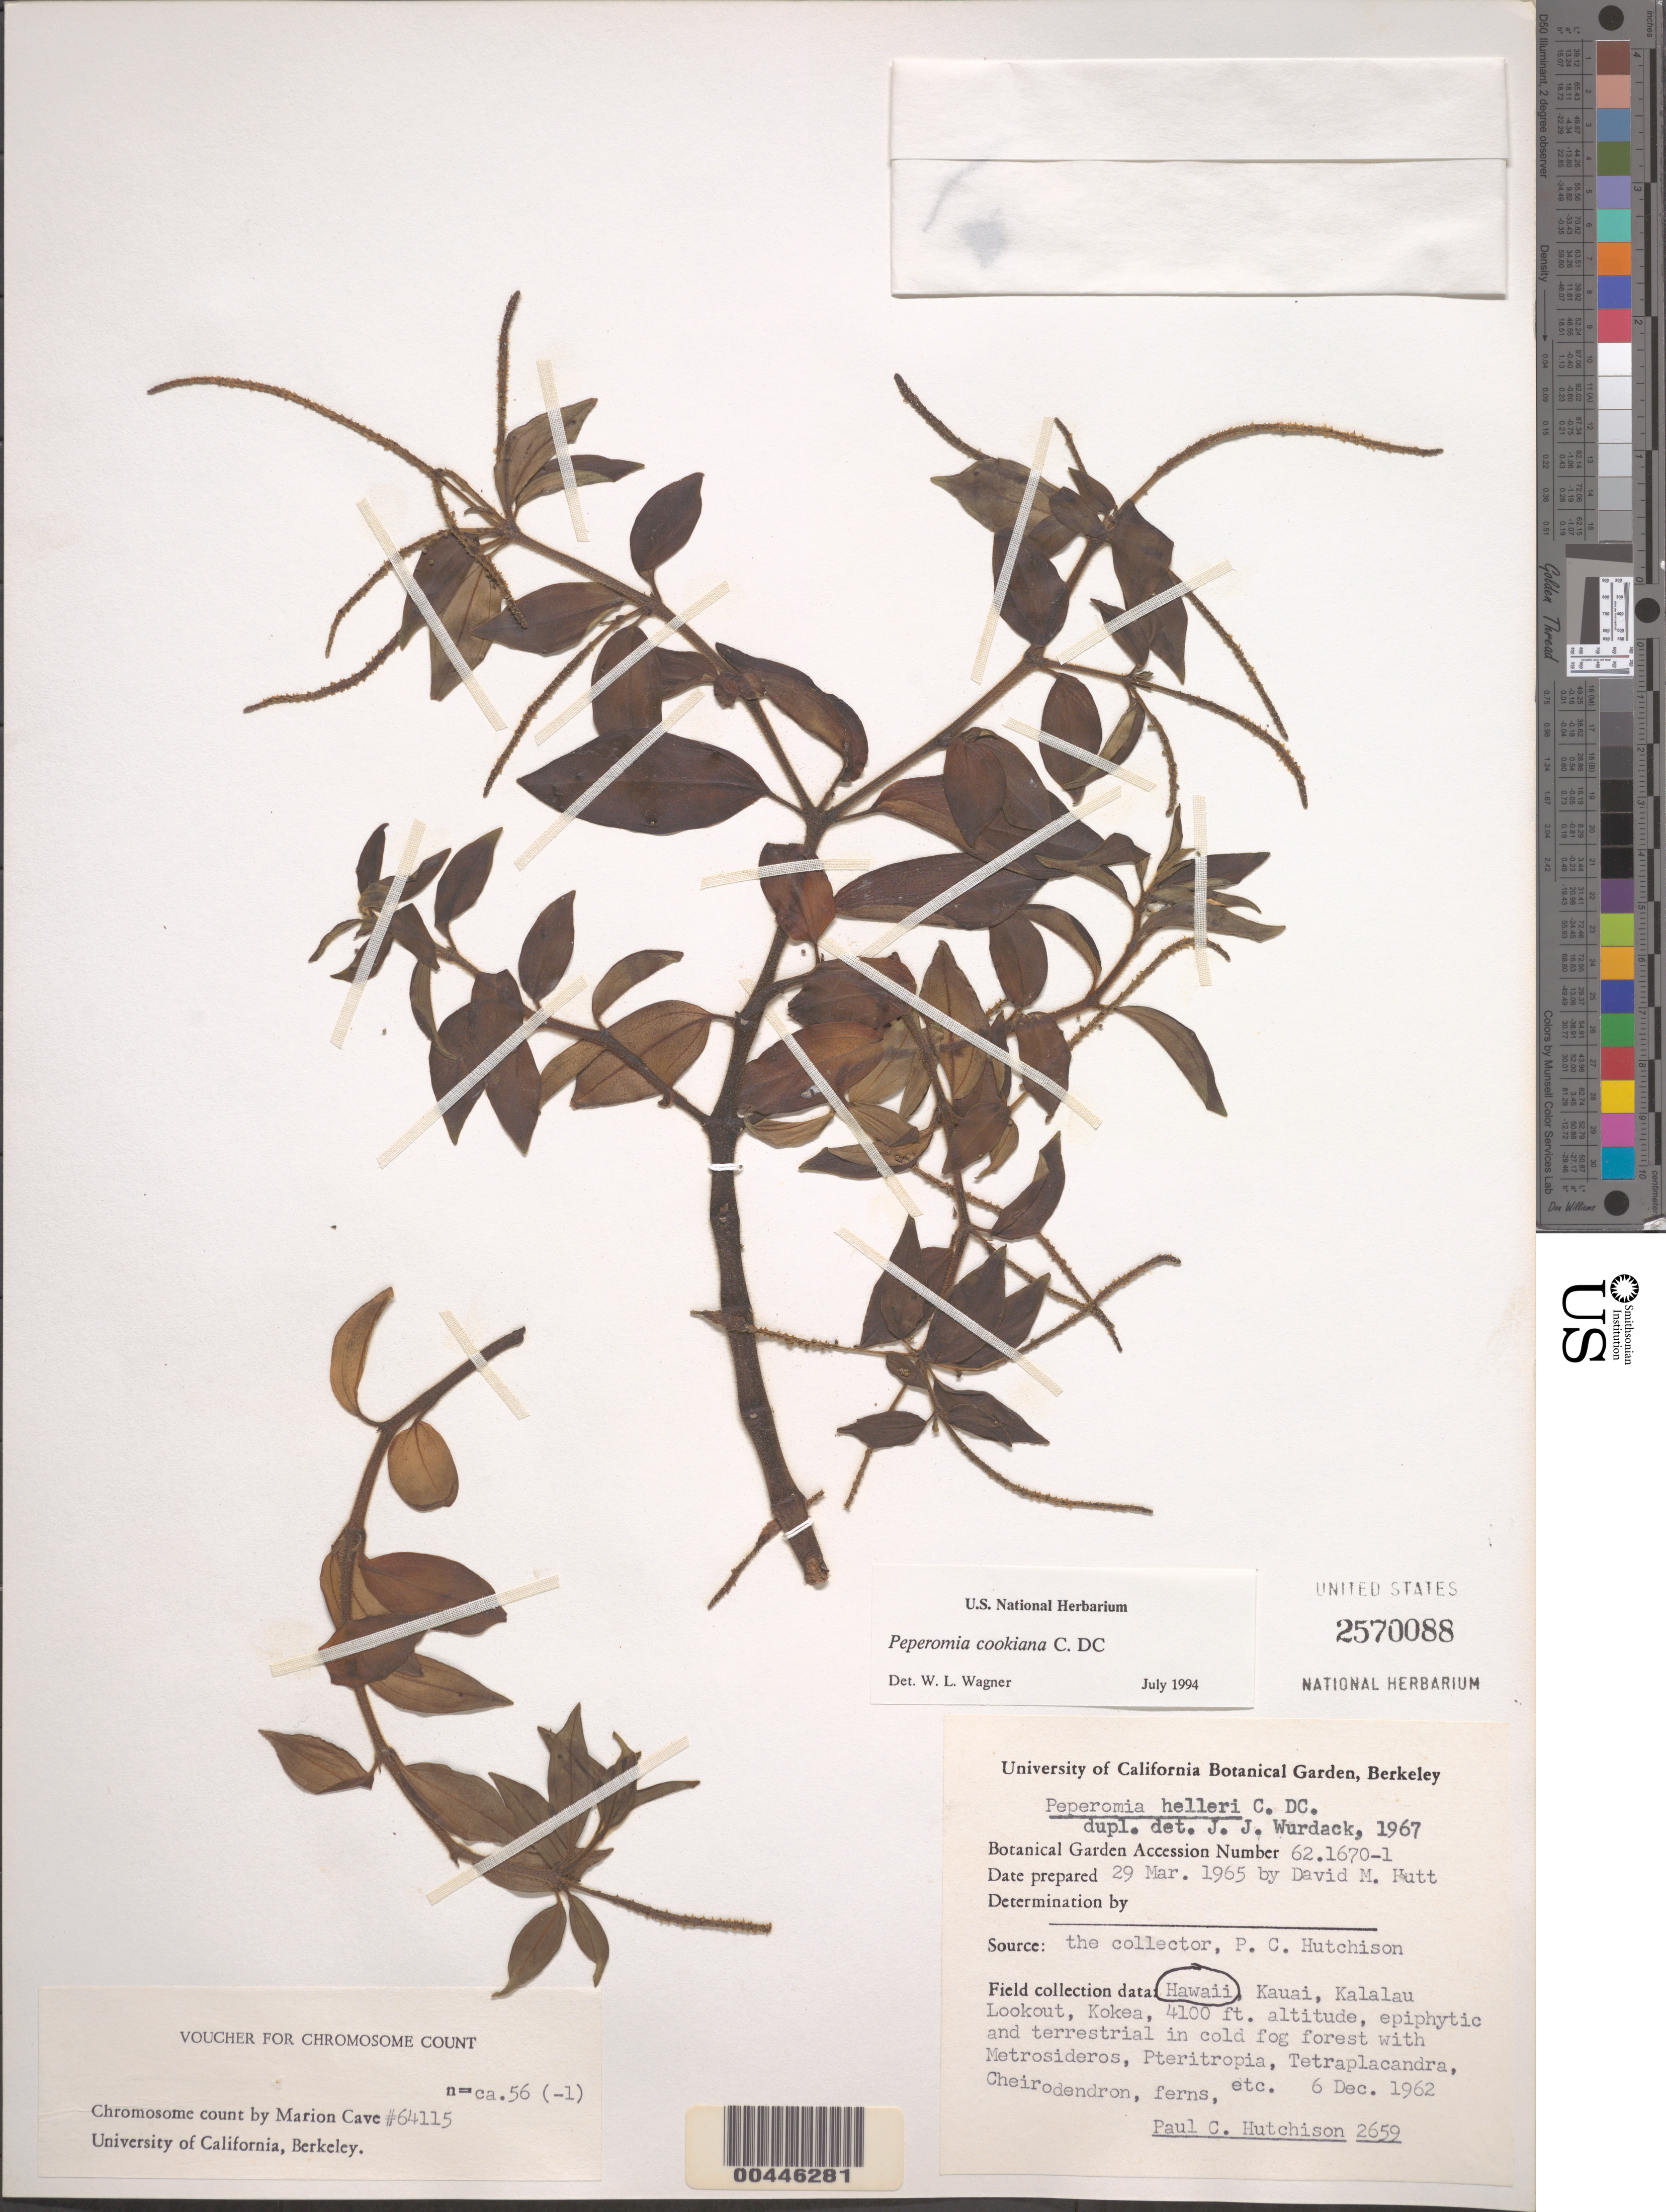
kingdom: Plantae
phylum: Tracheophyta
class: Magnoliopsida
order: Piperales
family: Piperaceae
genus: Peperomia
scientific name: Peperomia cookiana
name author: C. DC.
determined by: Wagner, W. L., (BOT), Smithsonian Institution - National Museum of Natural History (UNITED STATES)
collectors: P. C. Hutchison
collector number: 2659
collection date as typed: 6 Dec 1962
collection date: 1962-12-06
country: United States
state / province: Hawaii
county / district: Kauai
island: Kaua'i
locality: Kalalau Lookout, Kokea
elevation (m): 1250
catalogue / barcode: US 2570088